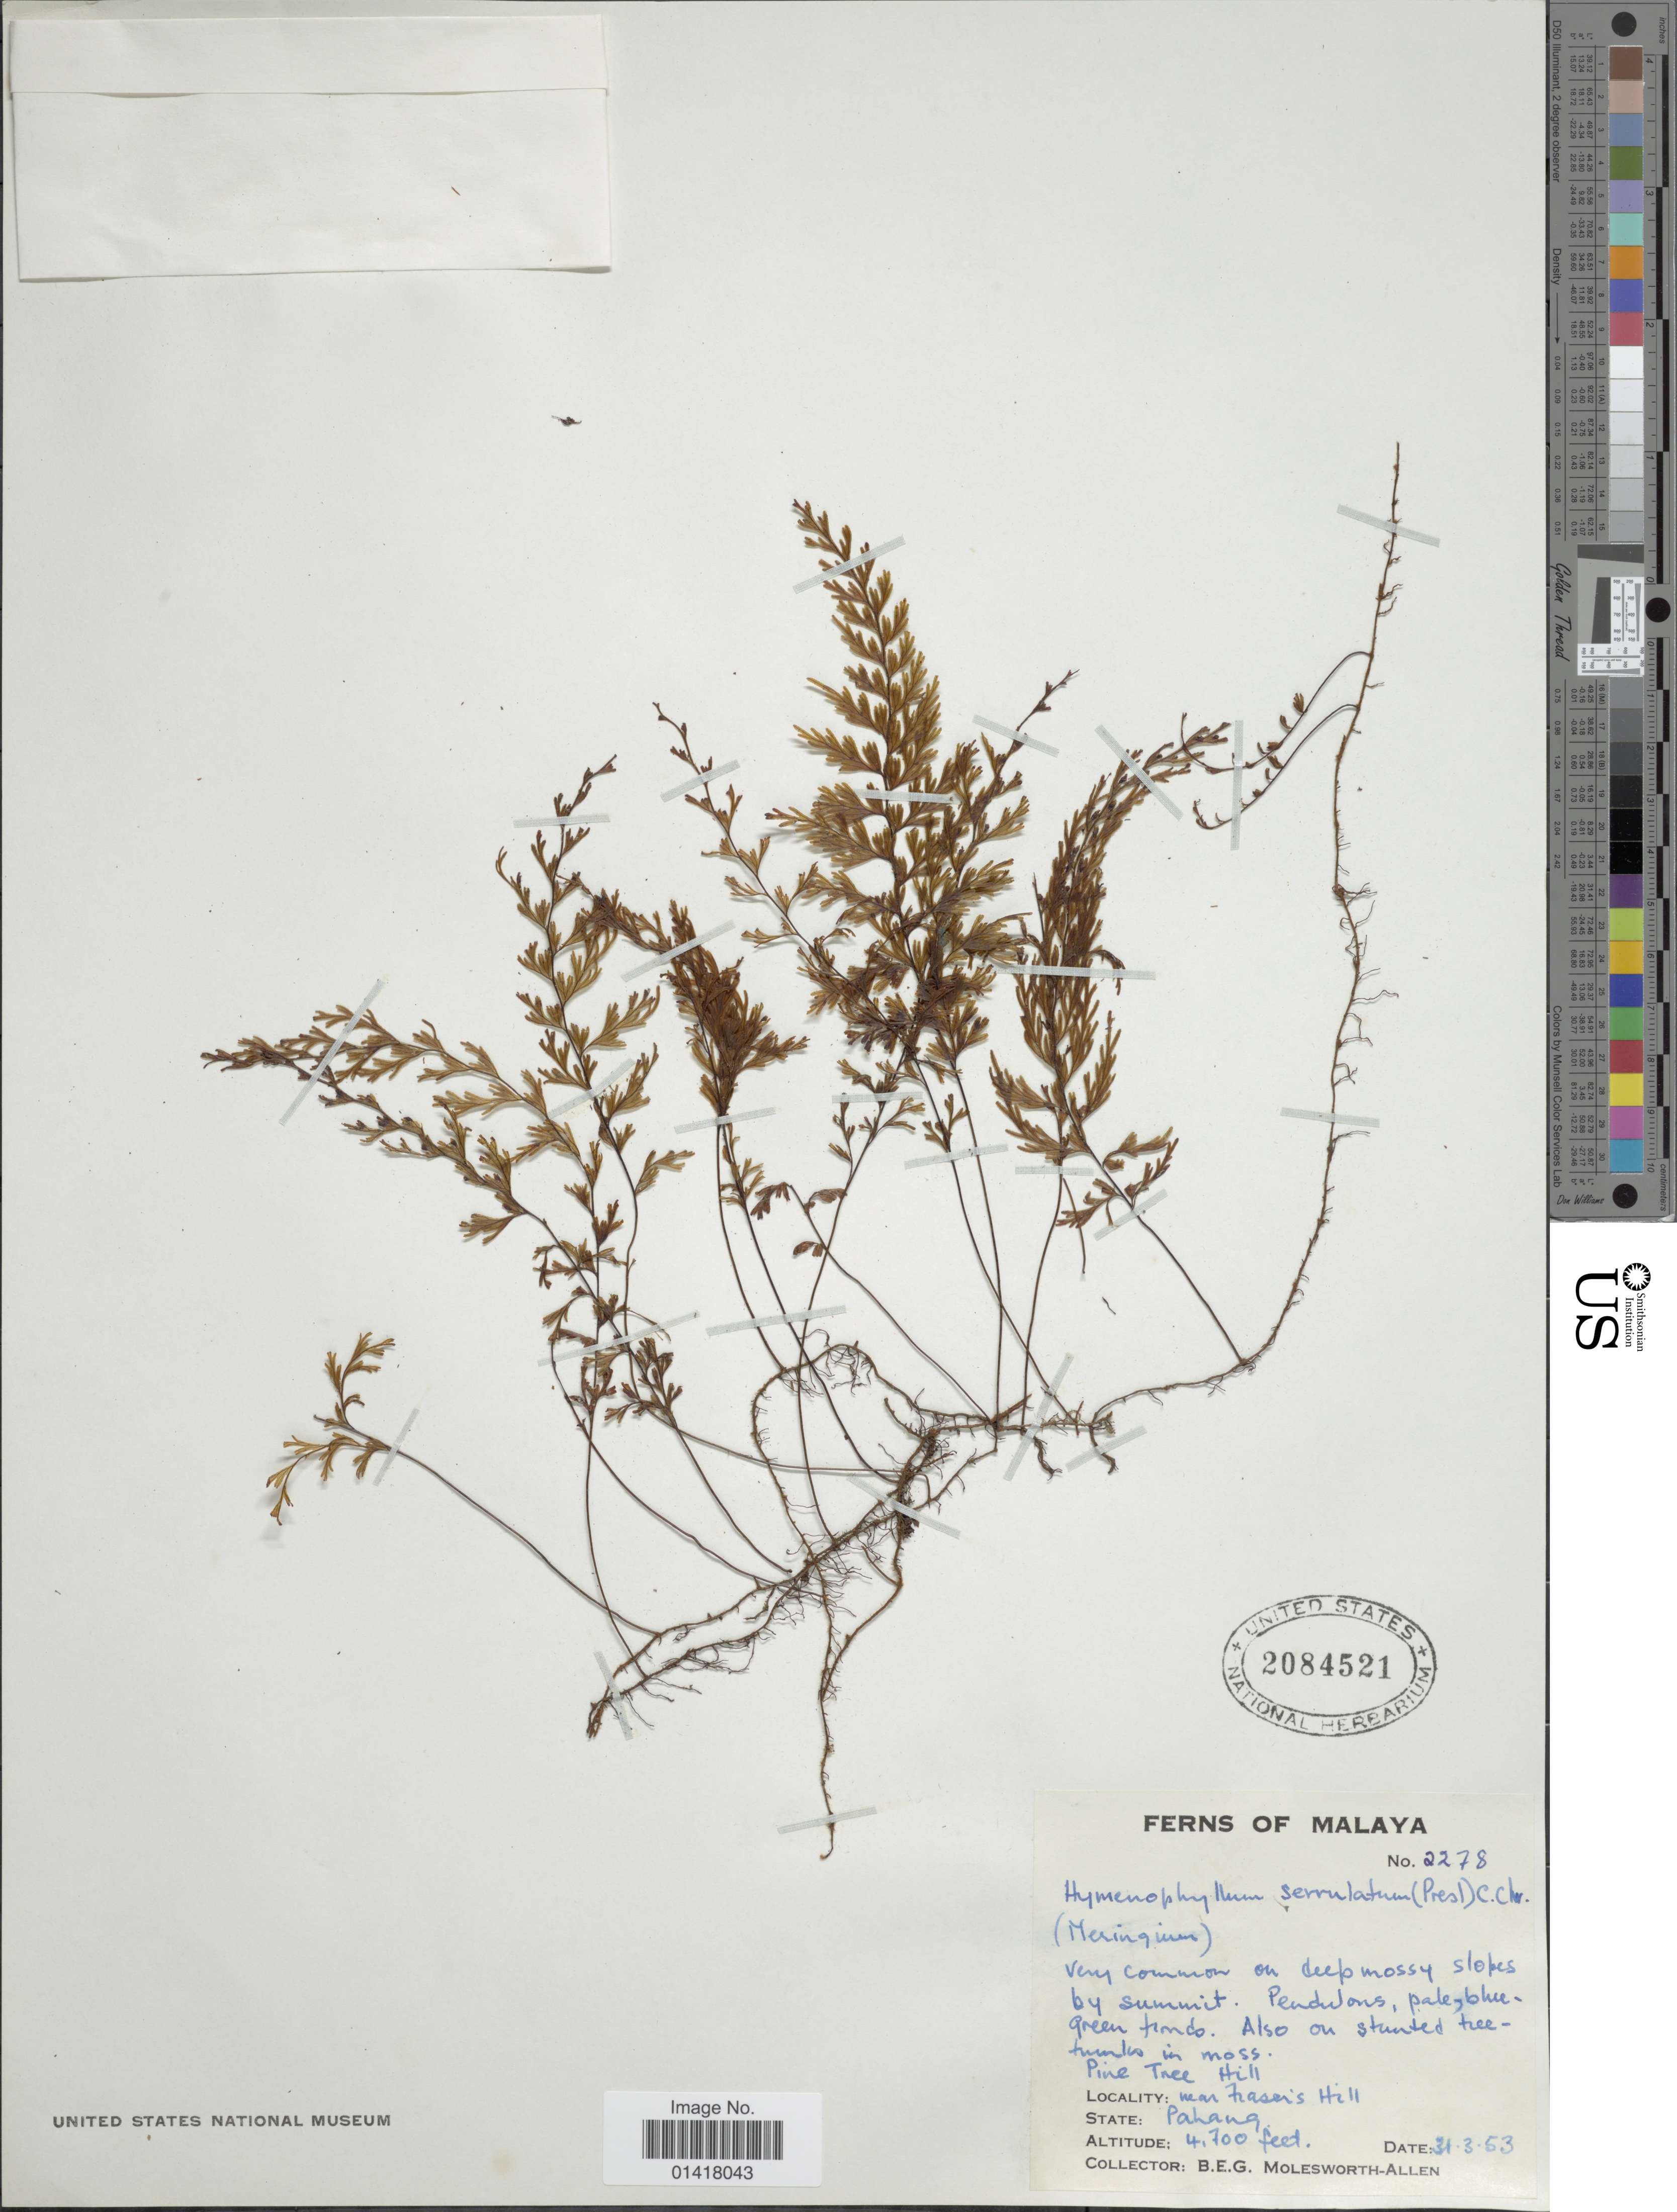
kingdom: Plantae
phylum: Tracheophyta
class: Polypodiopsida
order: Hymenophyllales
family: Hymenophyllaceae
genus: Hymenophyllum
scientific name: Hymenophyllum serrulatum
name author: (C. Presl) C. Chr.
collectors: B. E. G. Molesworth-Allen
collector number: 2278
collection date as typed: Transcribed d/m/y: 31/3/53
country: Malaysia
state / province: Pahang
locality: Pine Tree Hill, near Fraser's Hill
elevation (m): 1433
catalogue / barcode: US 2084521